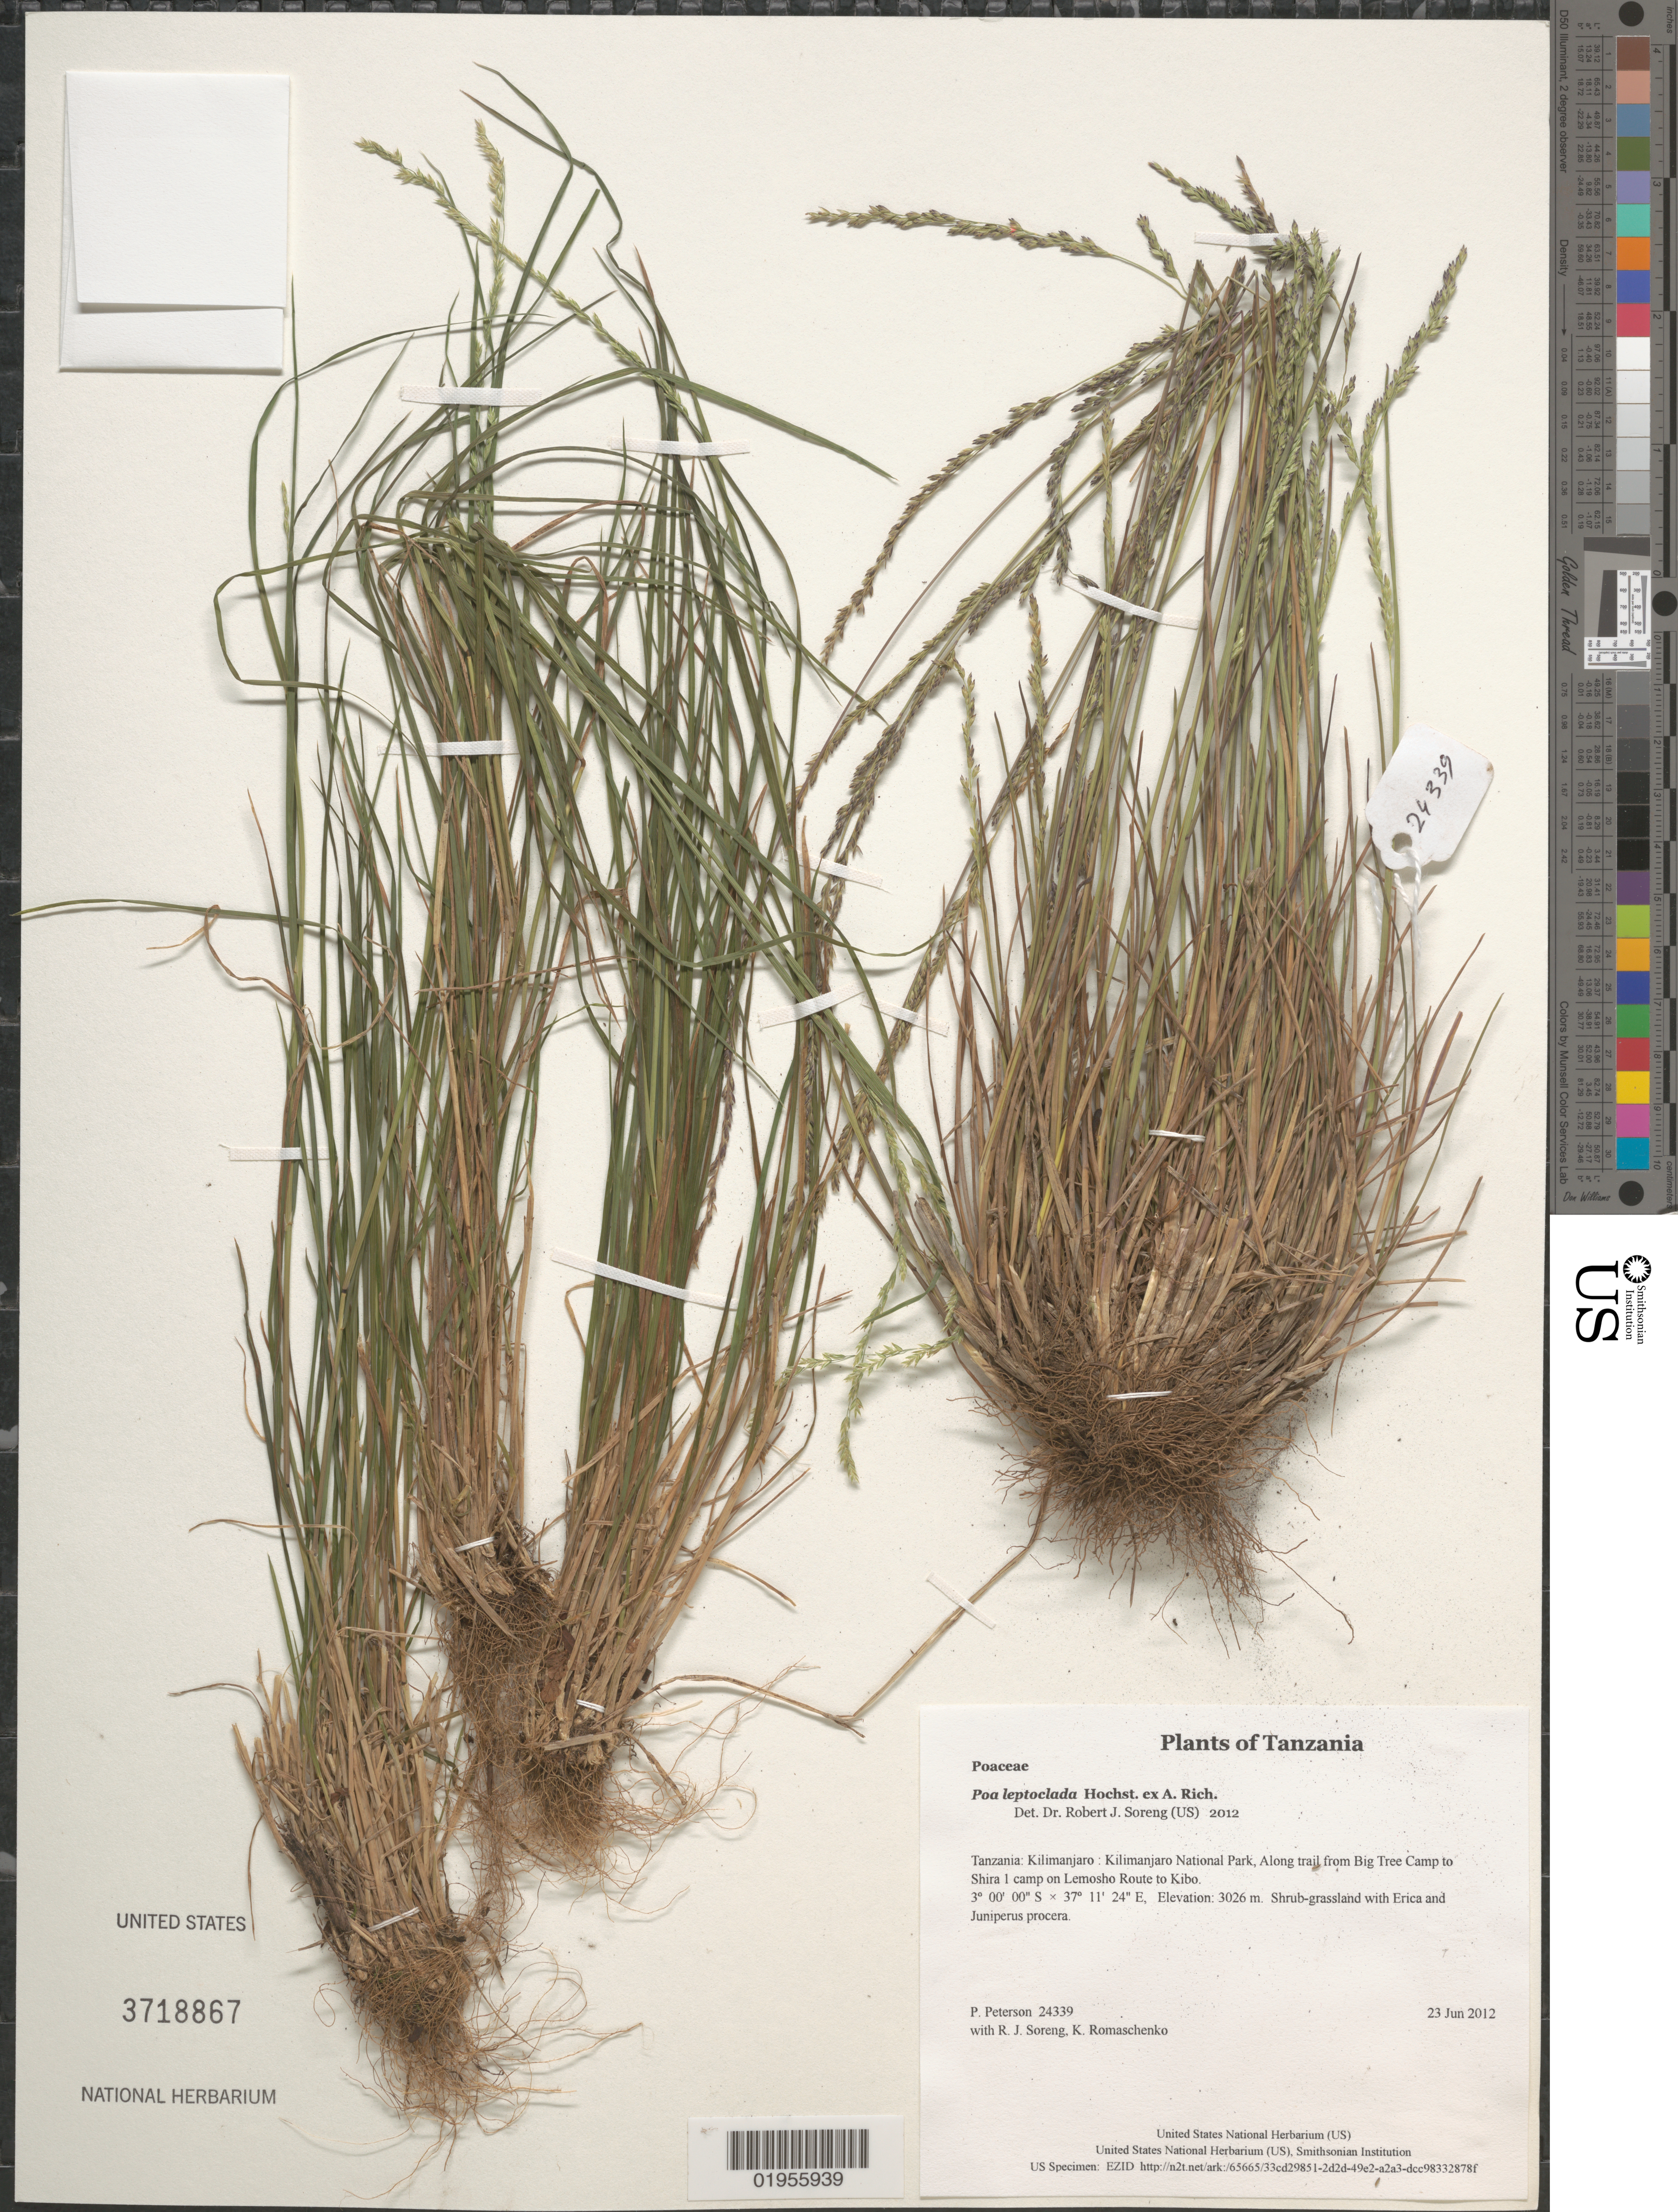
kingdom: Plantae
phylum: Tracheophyta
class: Liliopsida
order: Poales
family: Poaceae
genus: Poa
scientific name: Poa leptoclada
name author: Hochst. ex A. Rich.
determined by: Soreng, Robert J., Research Associate (BOT), Smithsonian Institution - National Museum of Natural History (UNITED STATES)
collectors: P. M. Peterson, R. J. Soreng & K. Romaschenko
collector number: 24339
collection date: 2012-06-23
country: Tanzania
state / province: Kilimanjaro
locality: Kilimanjaro National Park, Along trail from Big Tree Camp to Shira 1 camp on Lemosho Route to Kibo.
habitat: Shrub-grassland with Erica and Juniperus procera.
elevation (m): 3026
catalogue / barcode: US 3718867